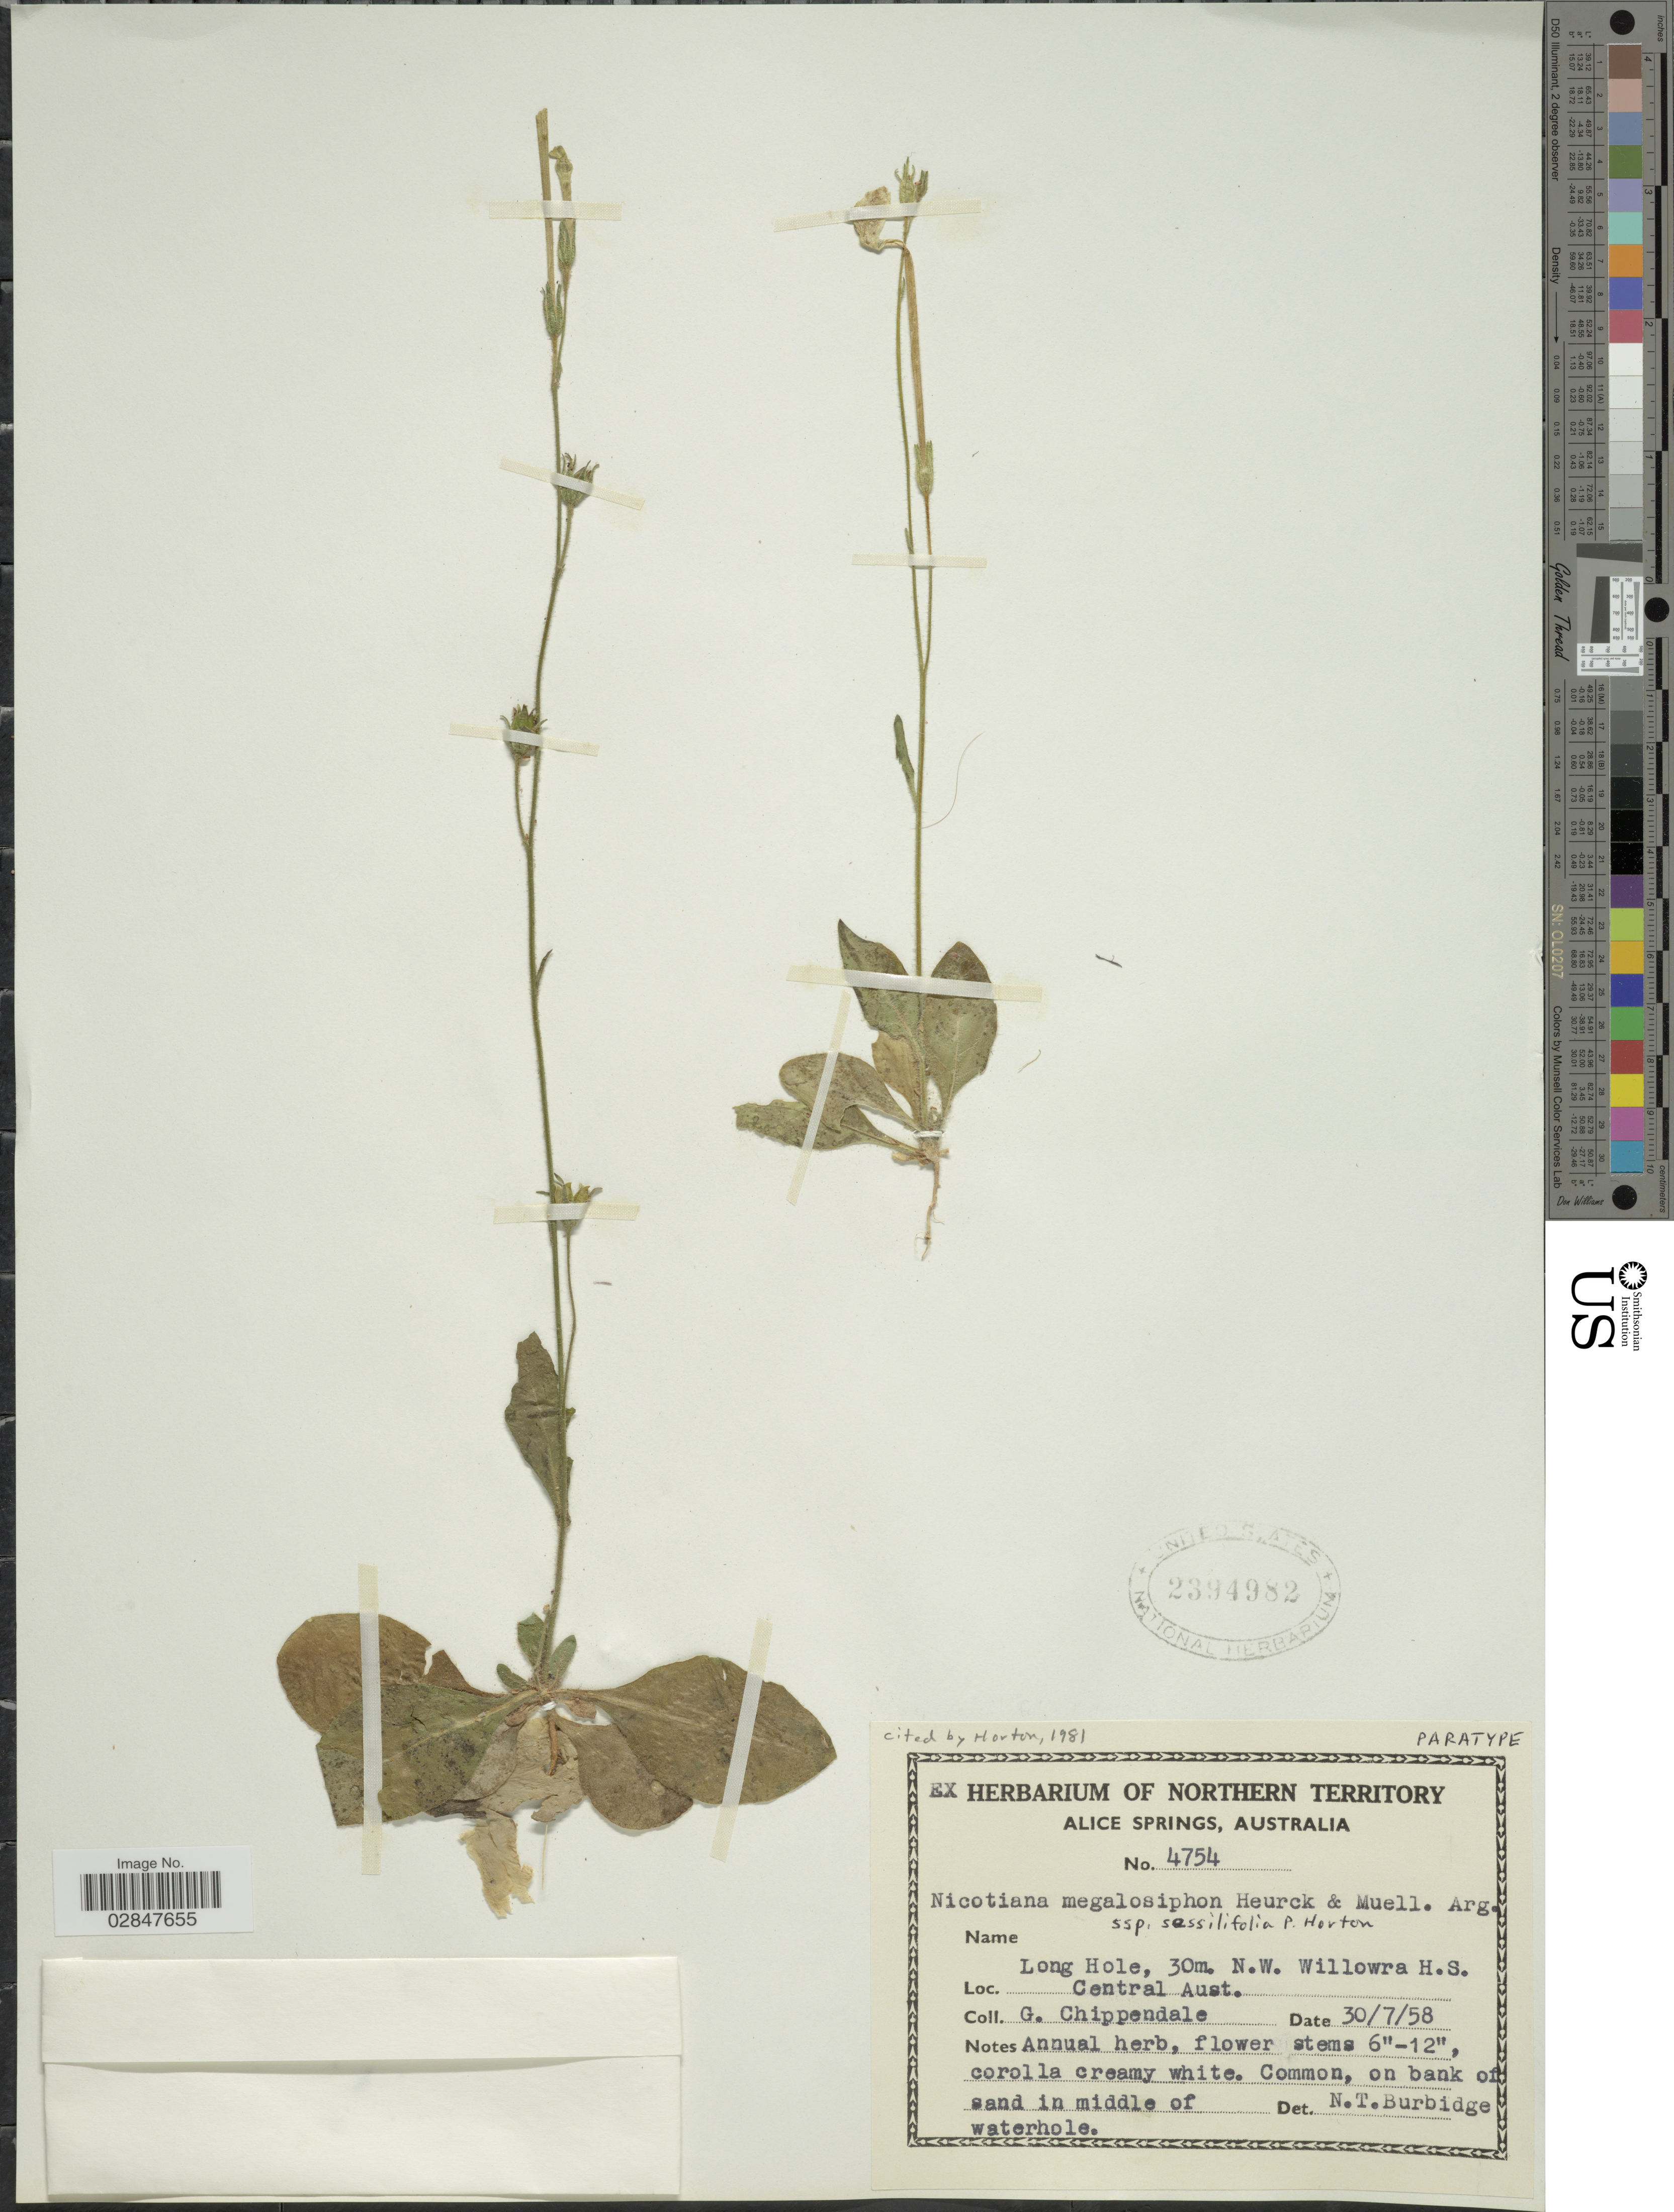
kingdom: Plantae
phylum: Tracheophyta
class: Magnoliopsida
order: Solanales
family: Solanaceae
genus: Nicotiana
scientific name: Nicotiana megalosiphon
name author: Van Heurck & Müll. Arg.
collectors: G. Chippendale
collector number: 4754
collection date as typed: Transcribed d/m/y: 30/7/58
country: Australia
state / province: Northern Territory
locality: Long Hole, 30m. N. W. Willowra H. S. Central Aust.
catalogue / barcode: US 2394982